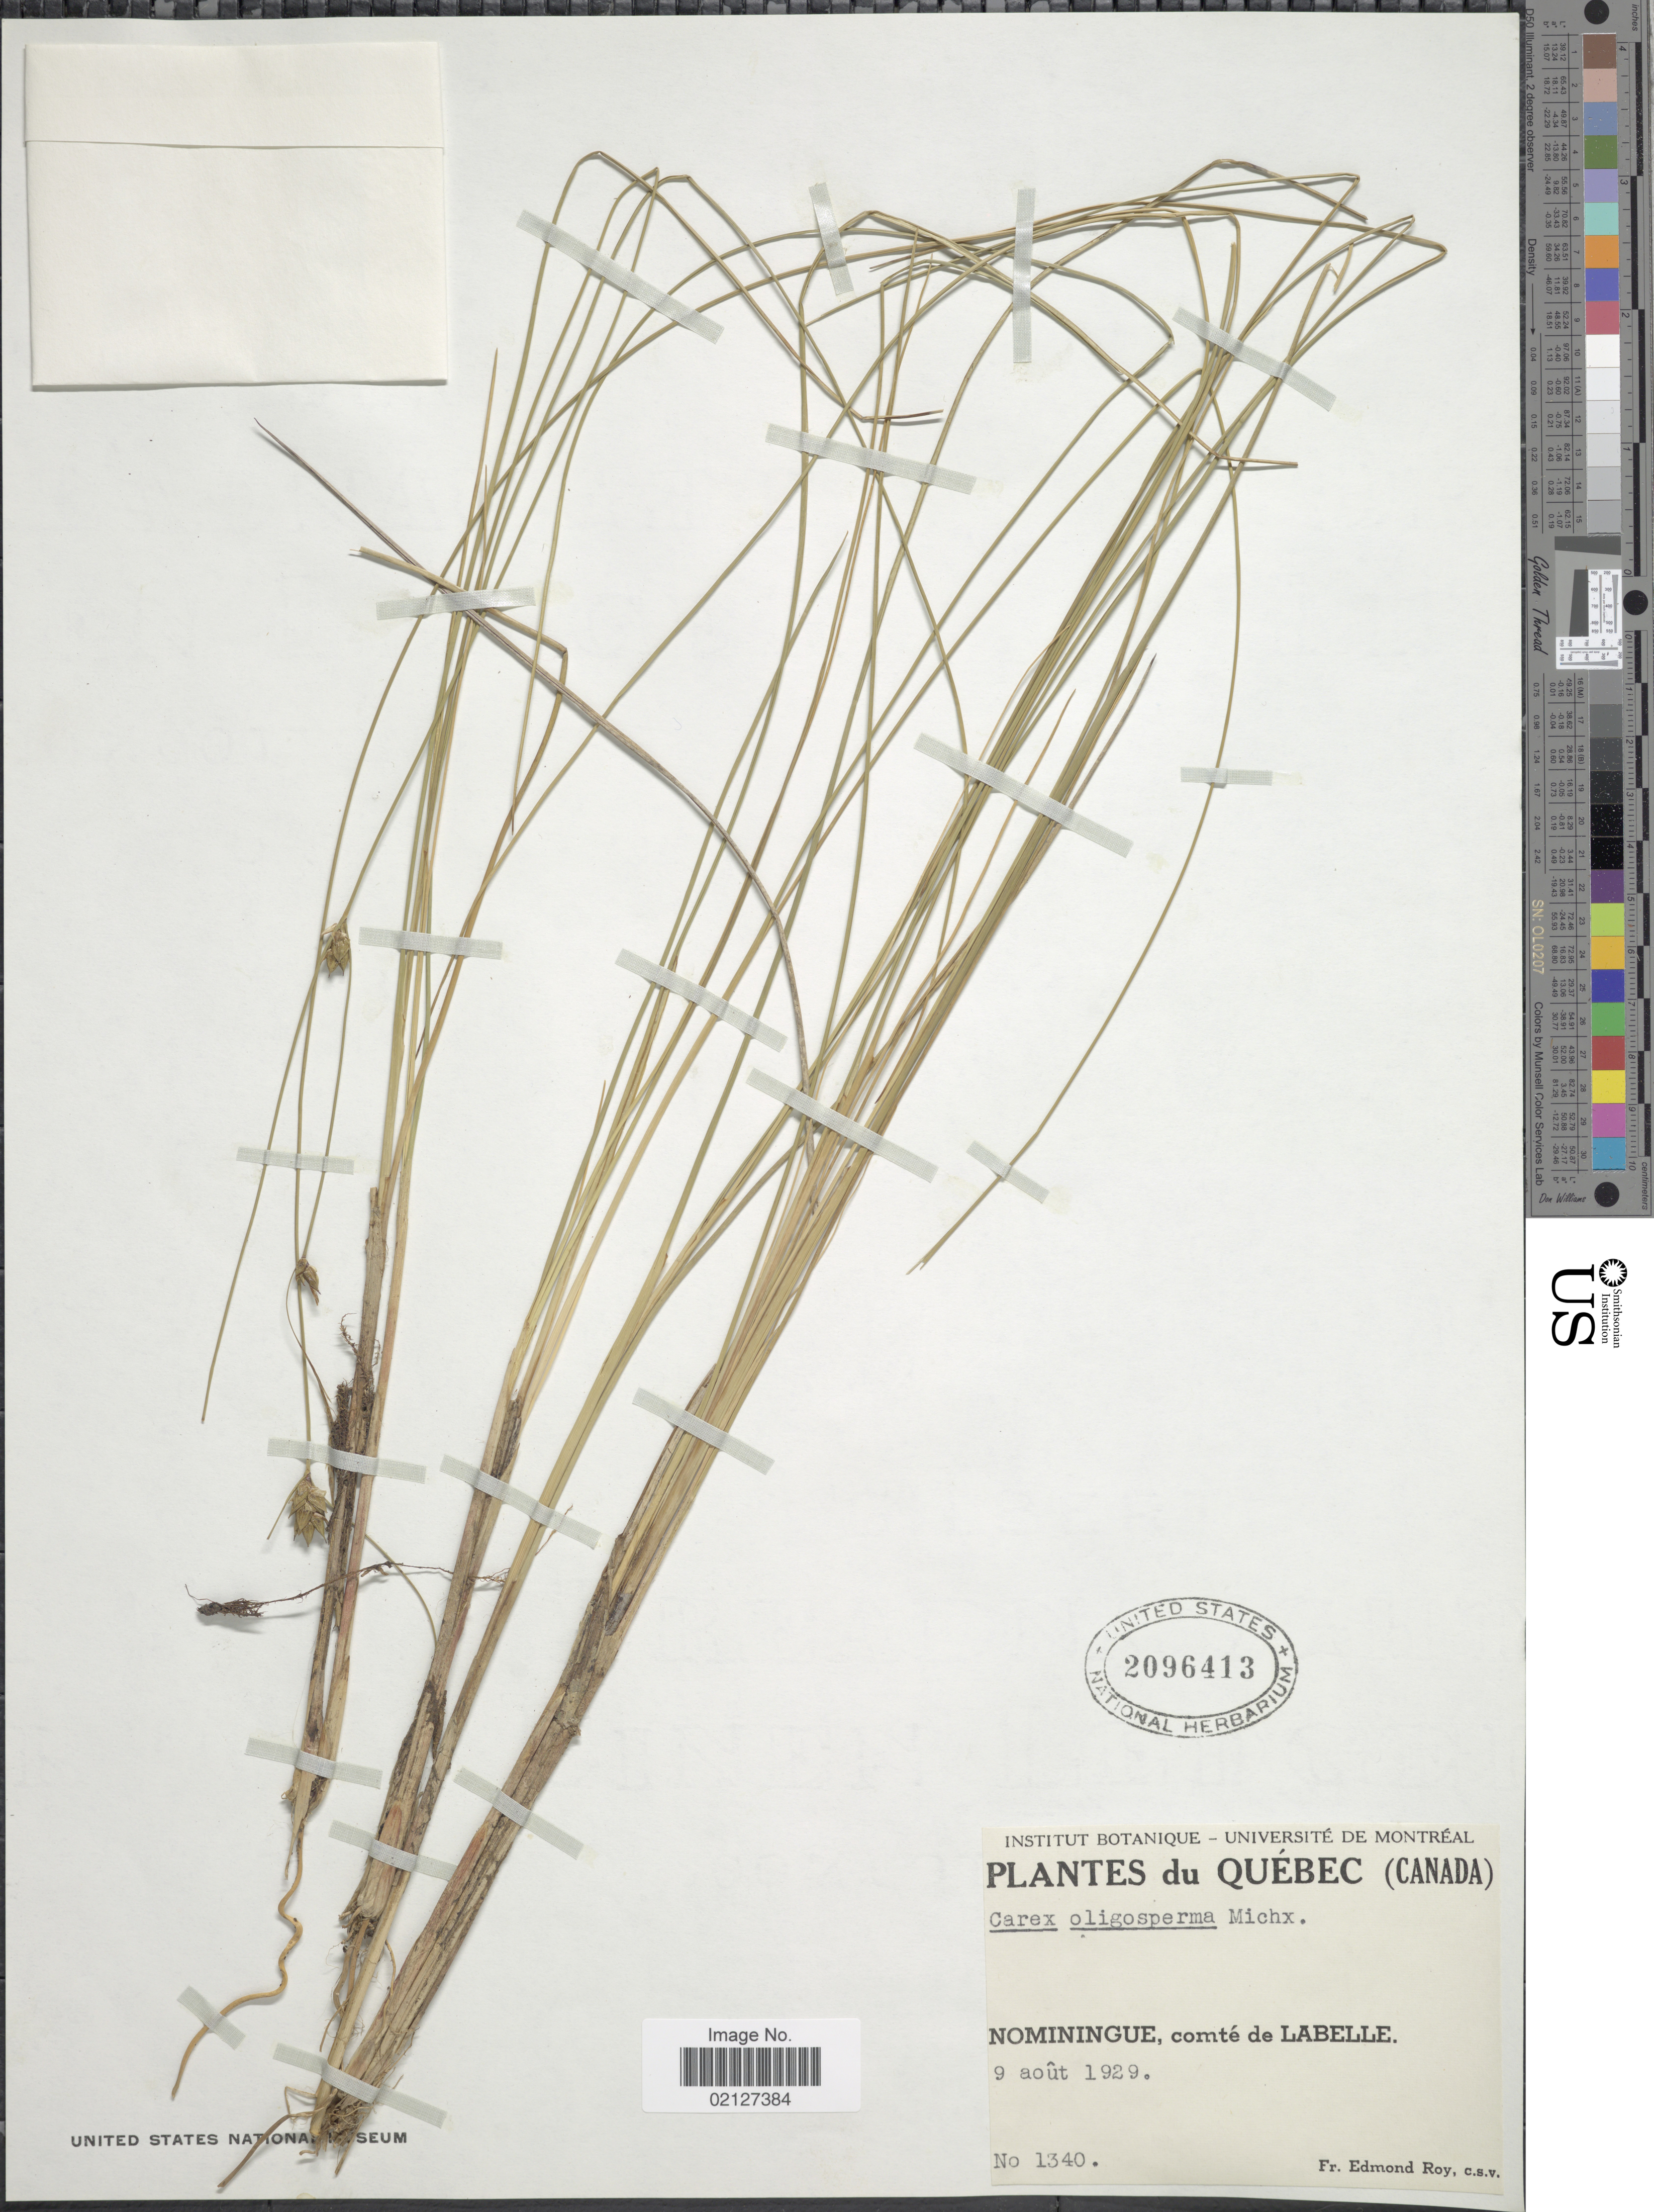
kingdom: Plantae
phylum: Tracheophyta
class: Liliopsida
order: Poales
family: Cyperaceae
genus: Carex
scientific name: Carex oligosperma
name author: Michx.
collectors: E. Roy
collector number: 1340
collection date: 1929-08-09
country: Canada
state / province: Quebec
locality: Nominigue, comte de Labelle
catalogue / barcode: US 2096413